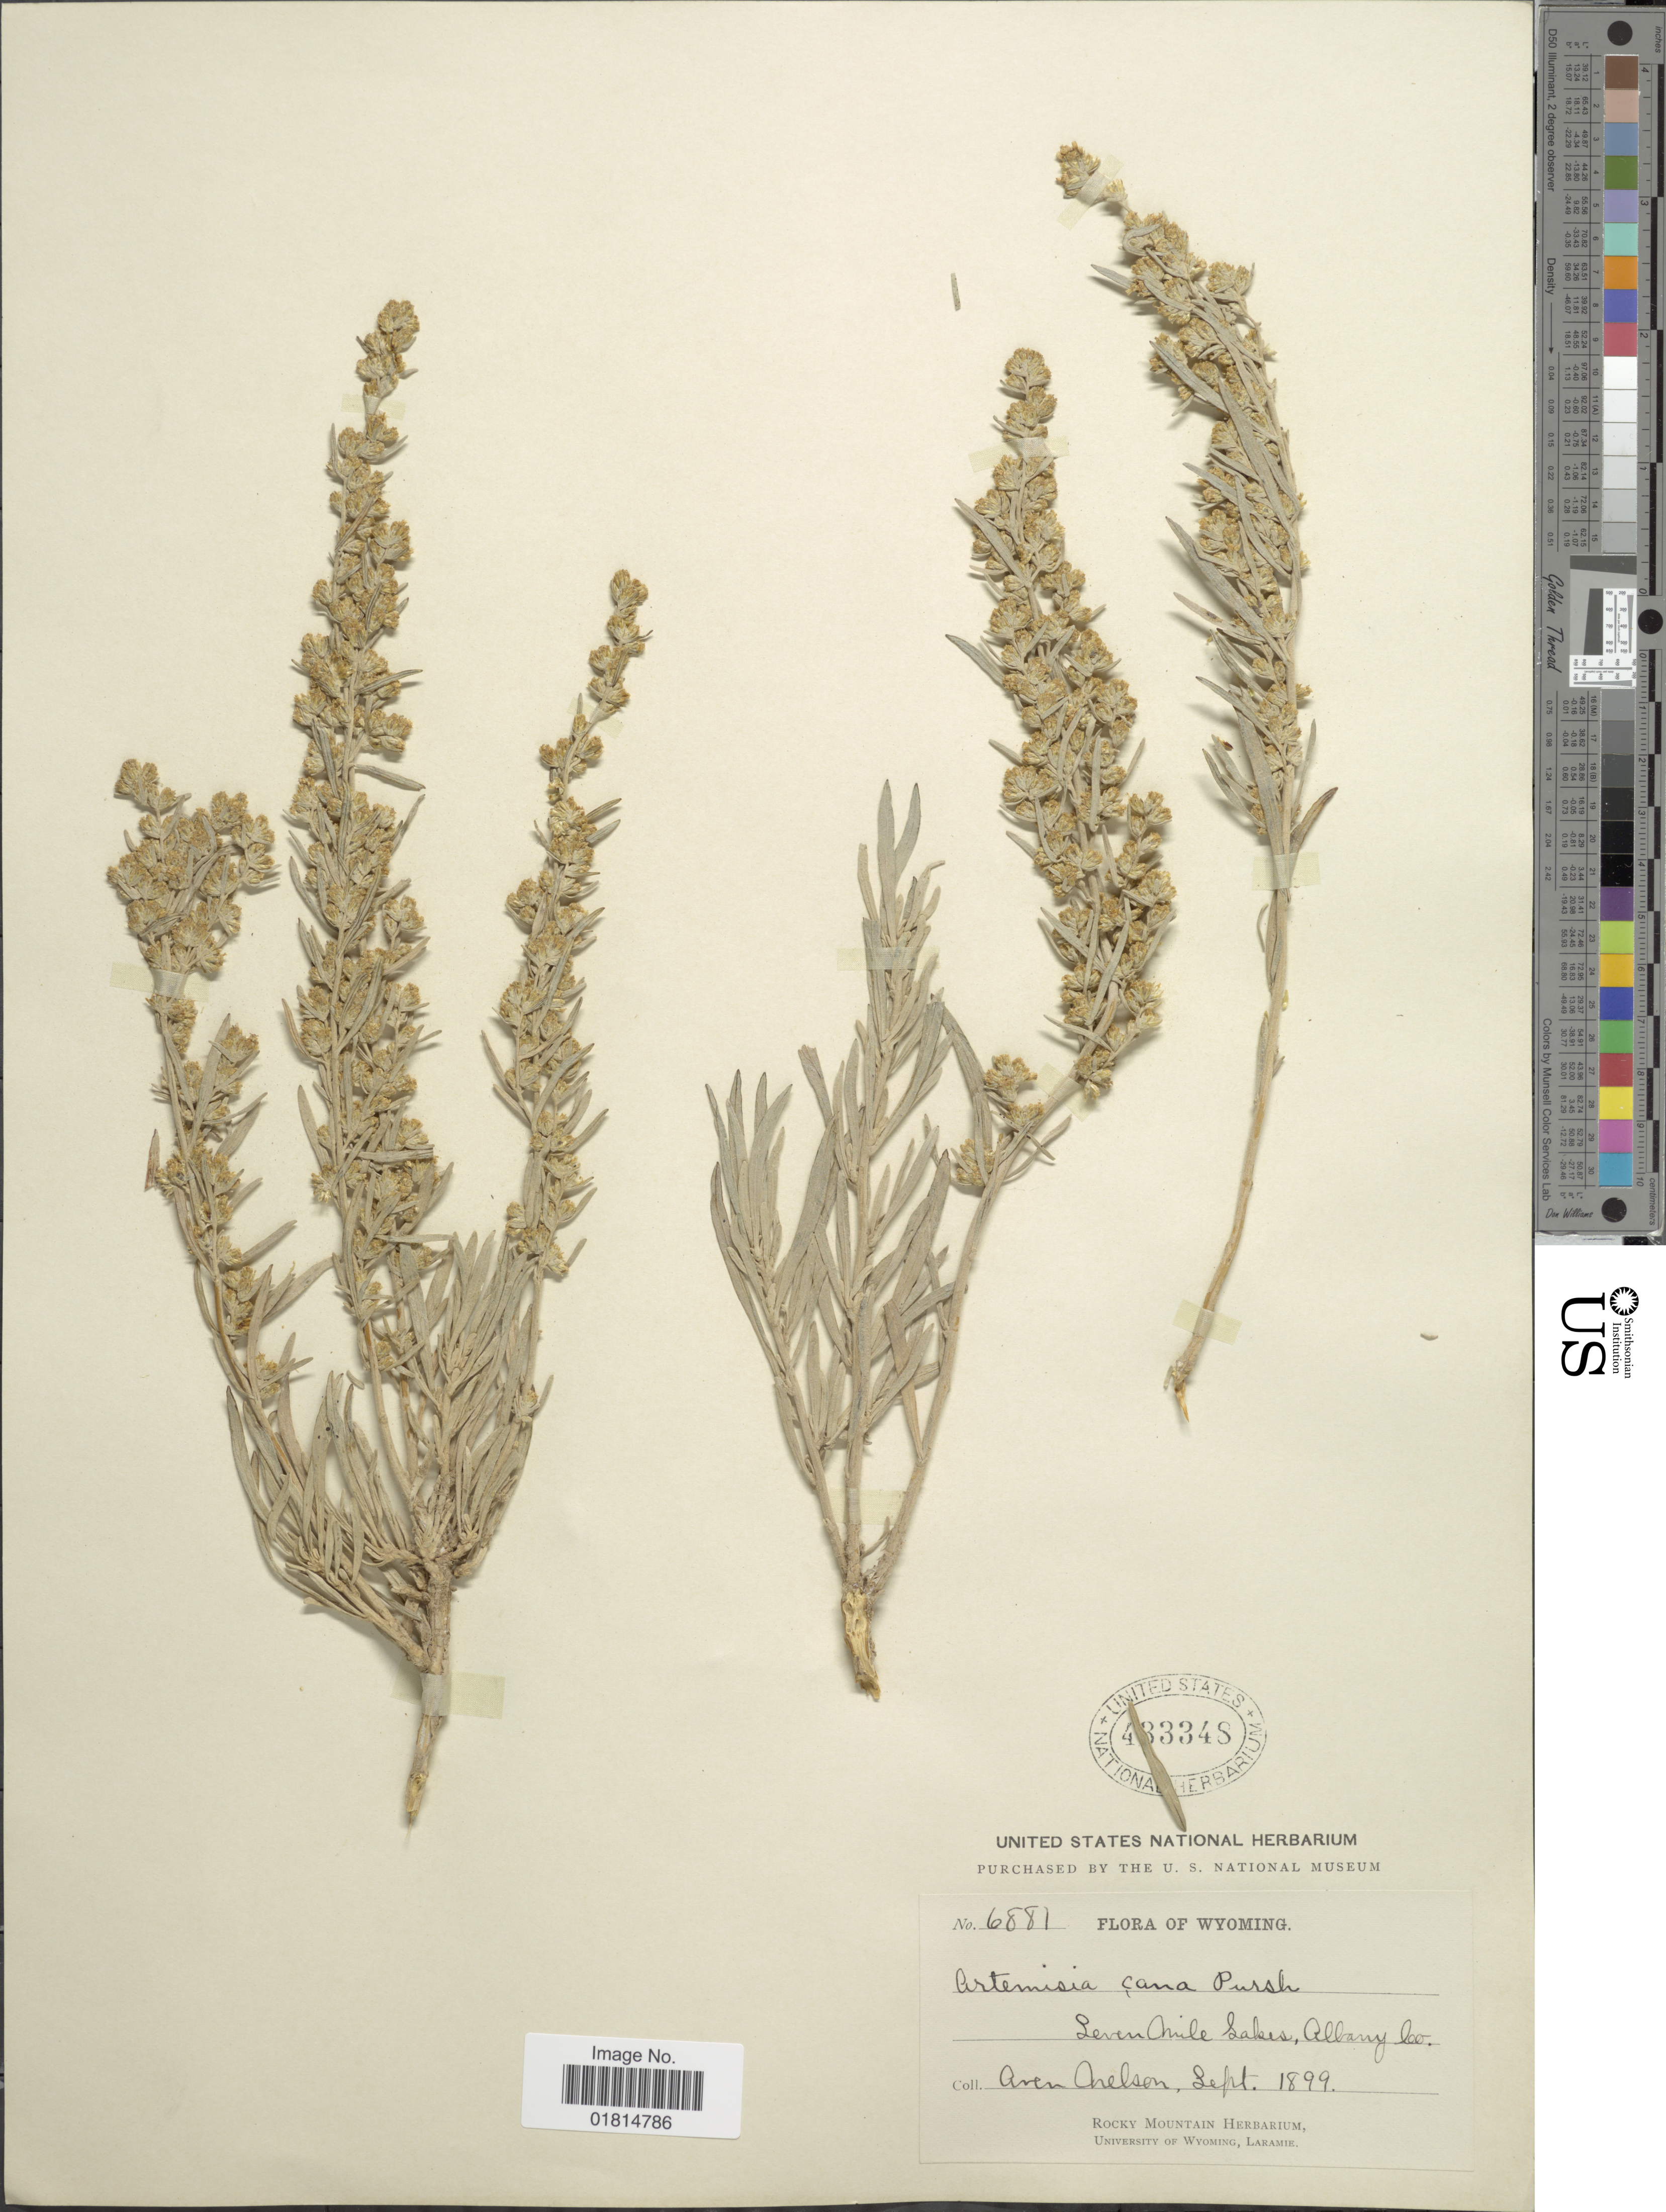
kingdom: Plantae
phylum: Tracheophyta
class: Magnoliopsida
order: Asterales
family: Asteraceae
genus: Artemisia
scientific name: Artemisia cana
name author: Pursh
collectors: A. Nelson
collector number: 6881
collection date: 1899-09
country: United States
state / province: Wyoming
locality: Seven Mile Lakes, Albany Co.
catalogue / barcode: US 433348